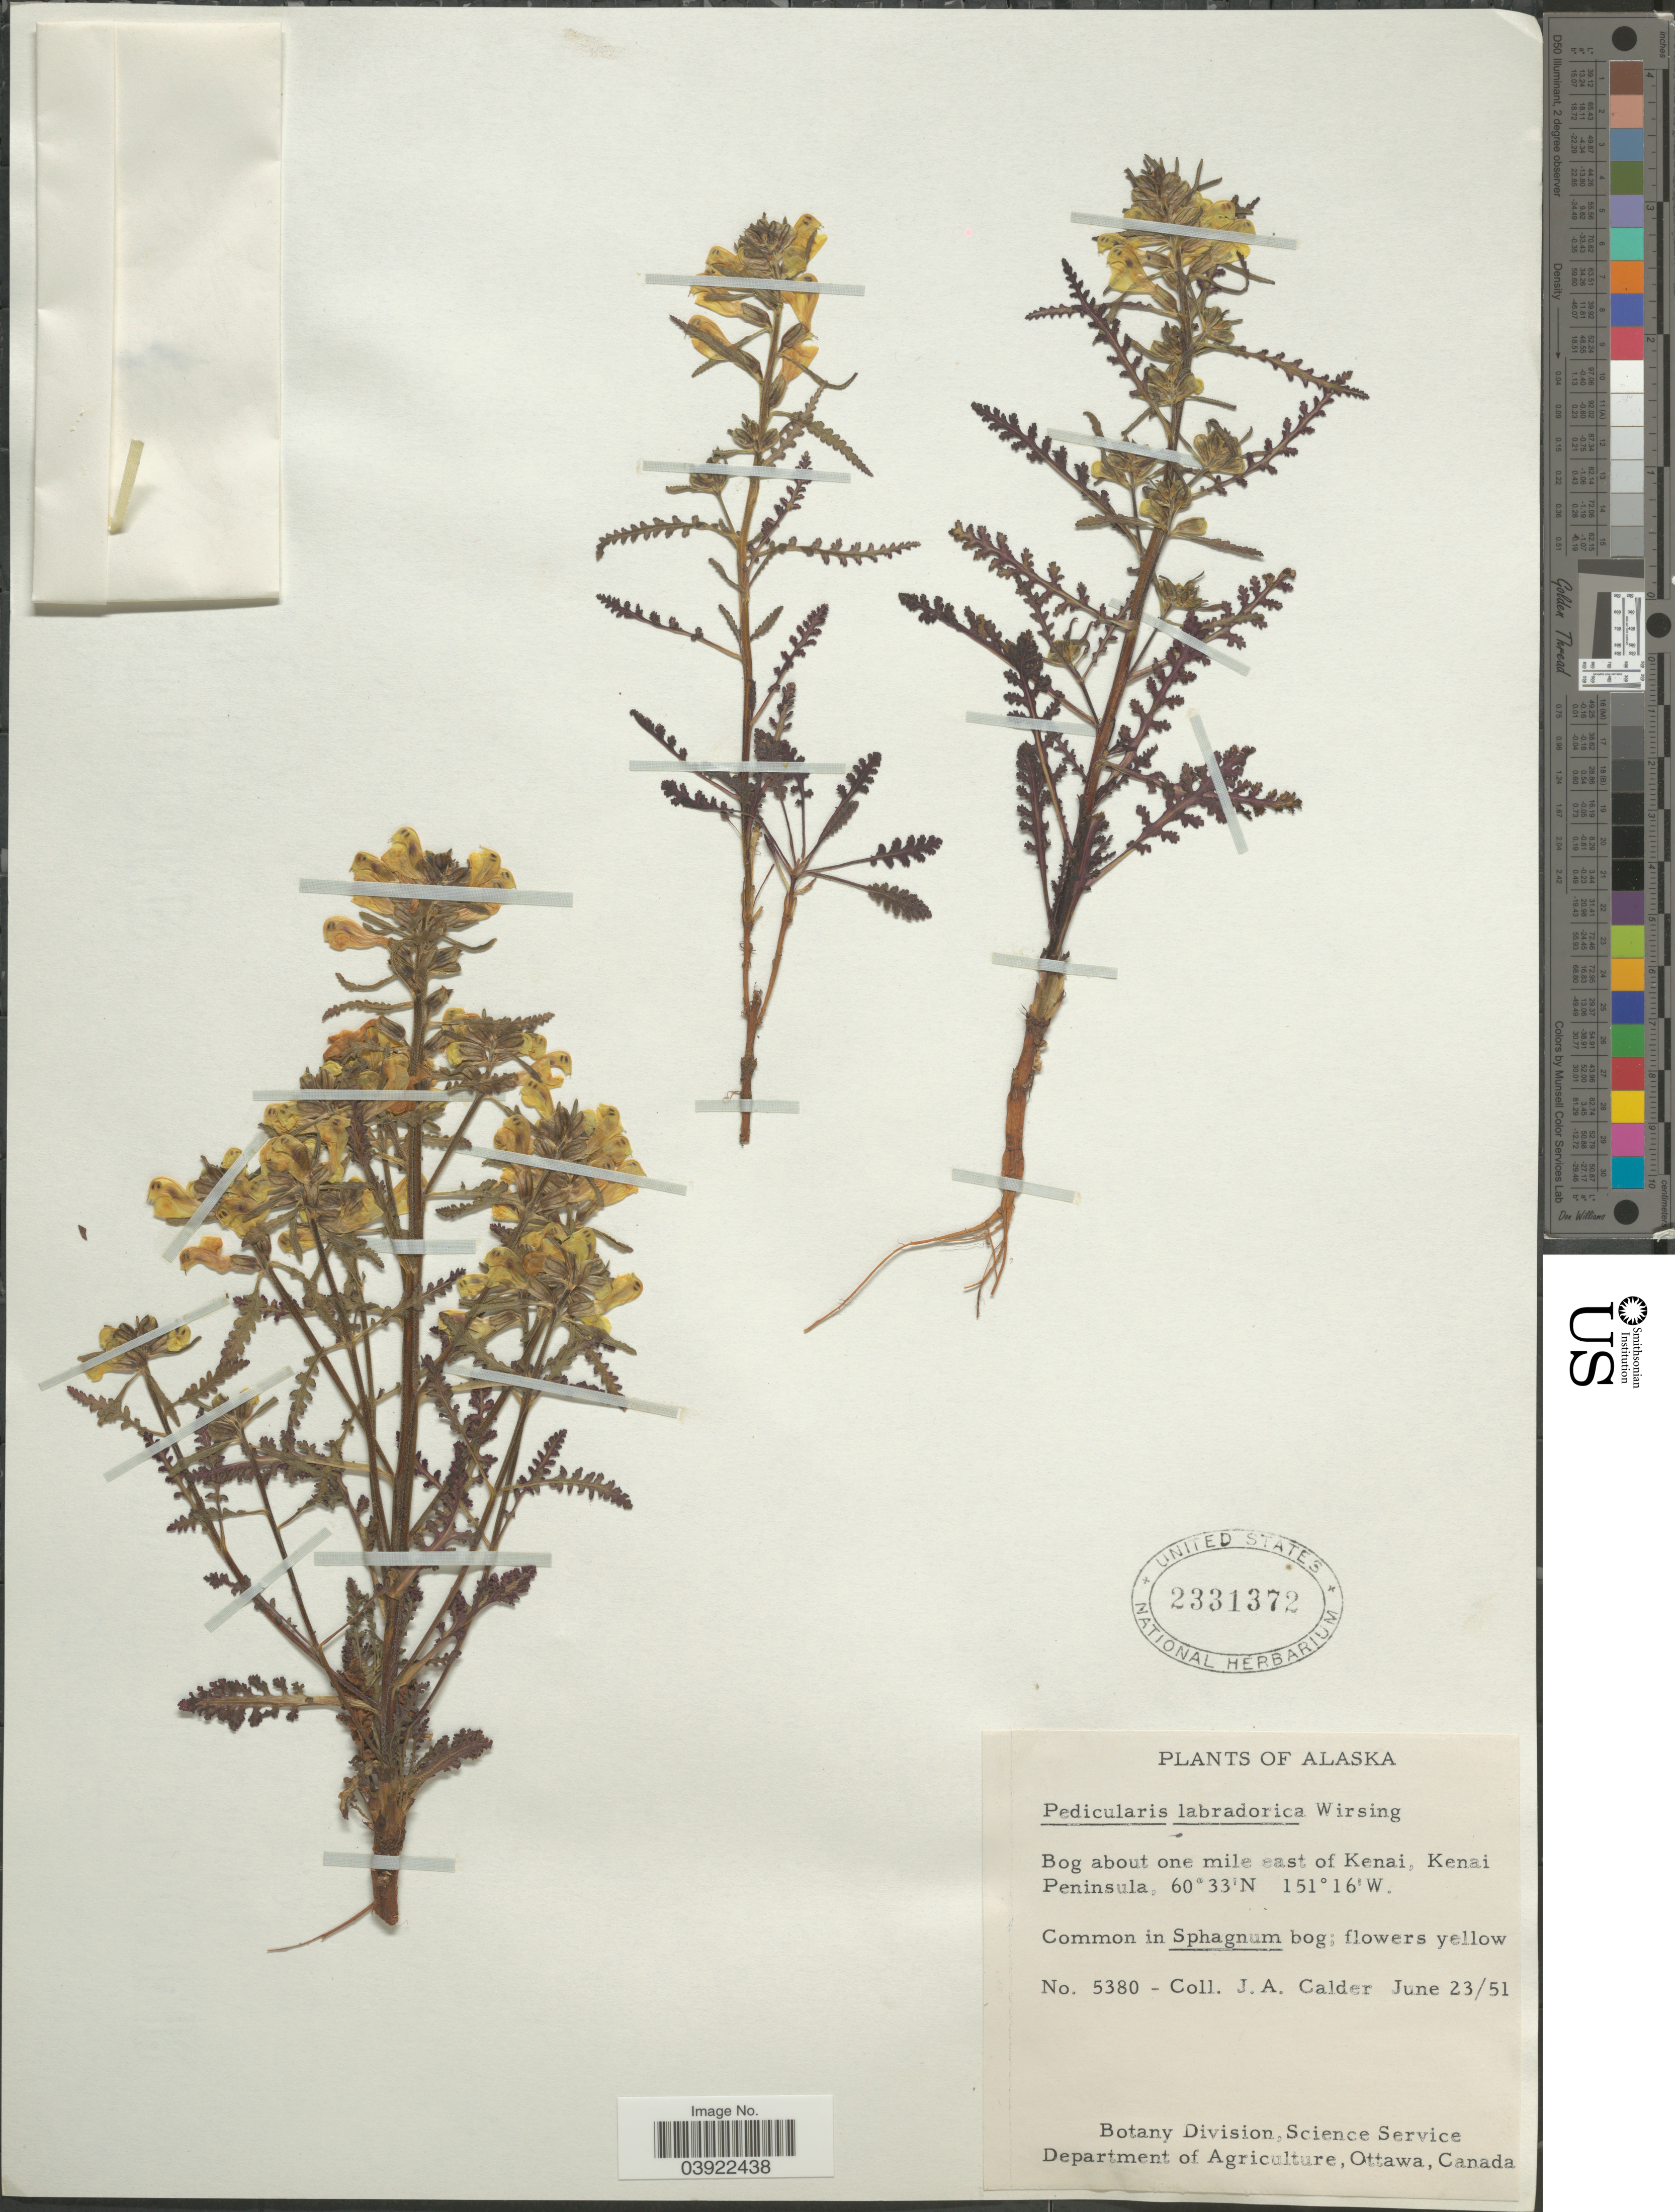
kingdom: Plantae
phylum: Tracheophyta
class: Magnoliopsida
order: Lamiales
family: Orobanchaceae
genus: Pedicularis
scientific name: Pedicularis labradorica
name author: Wirsing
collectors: J. A. Calder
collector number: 5380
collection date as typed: Transcribed d/m/y: 23/6/51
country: United States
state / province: Alaska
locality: Bog about one mile east of Kenai, Kenai Peninsula.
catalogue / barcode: US 2331372